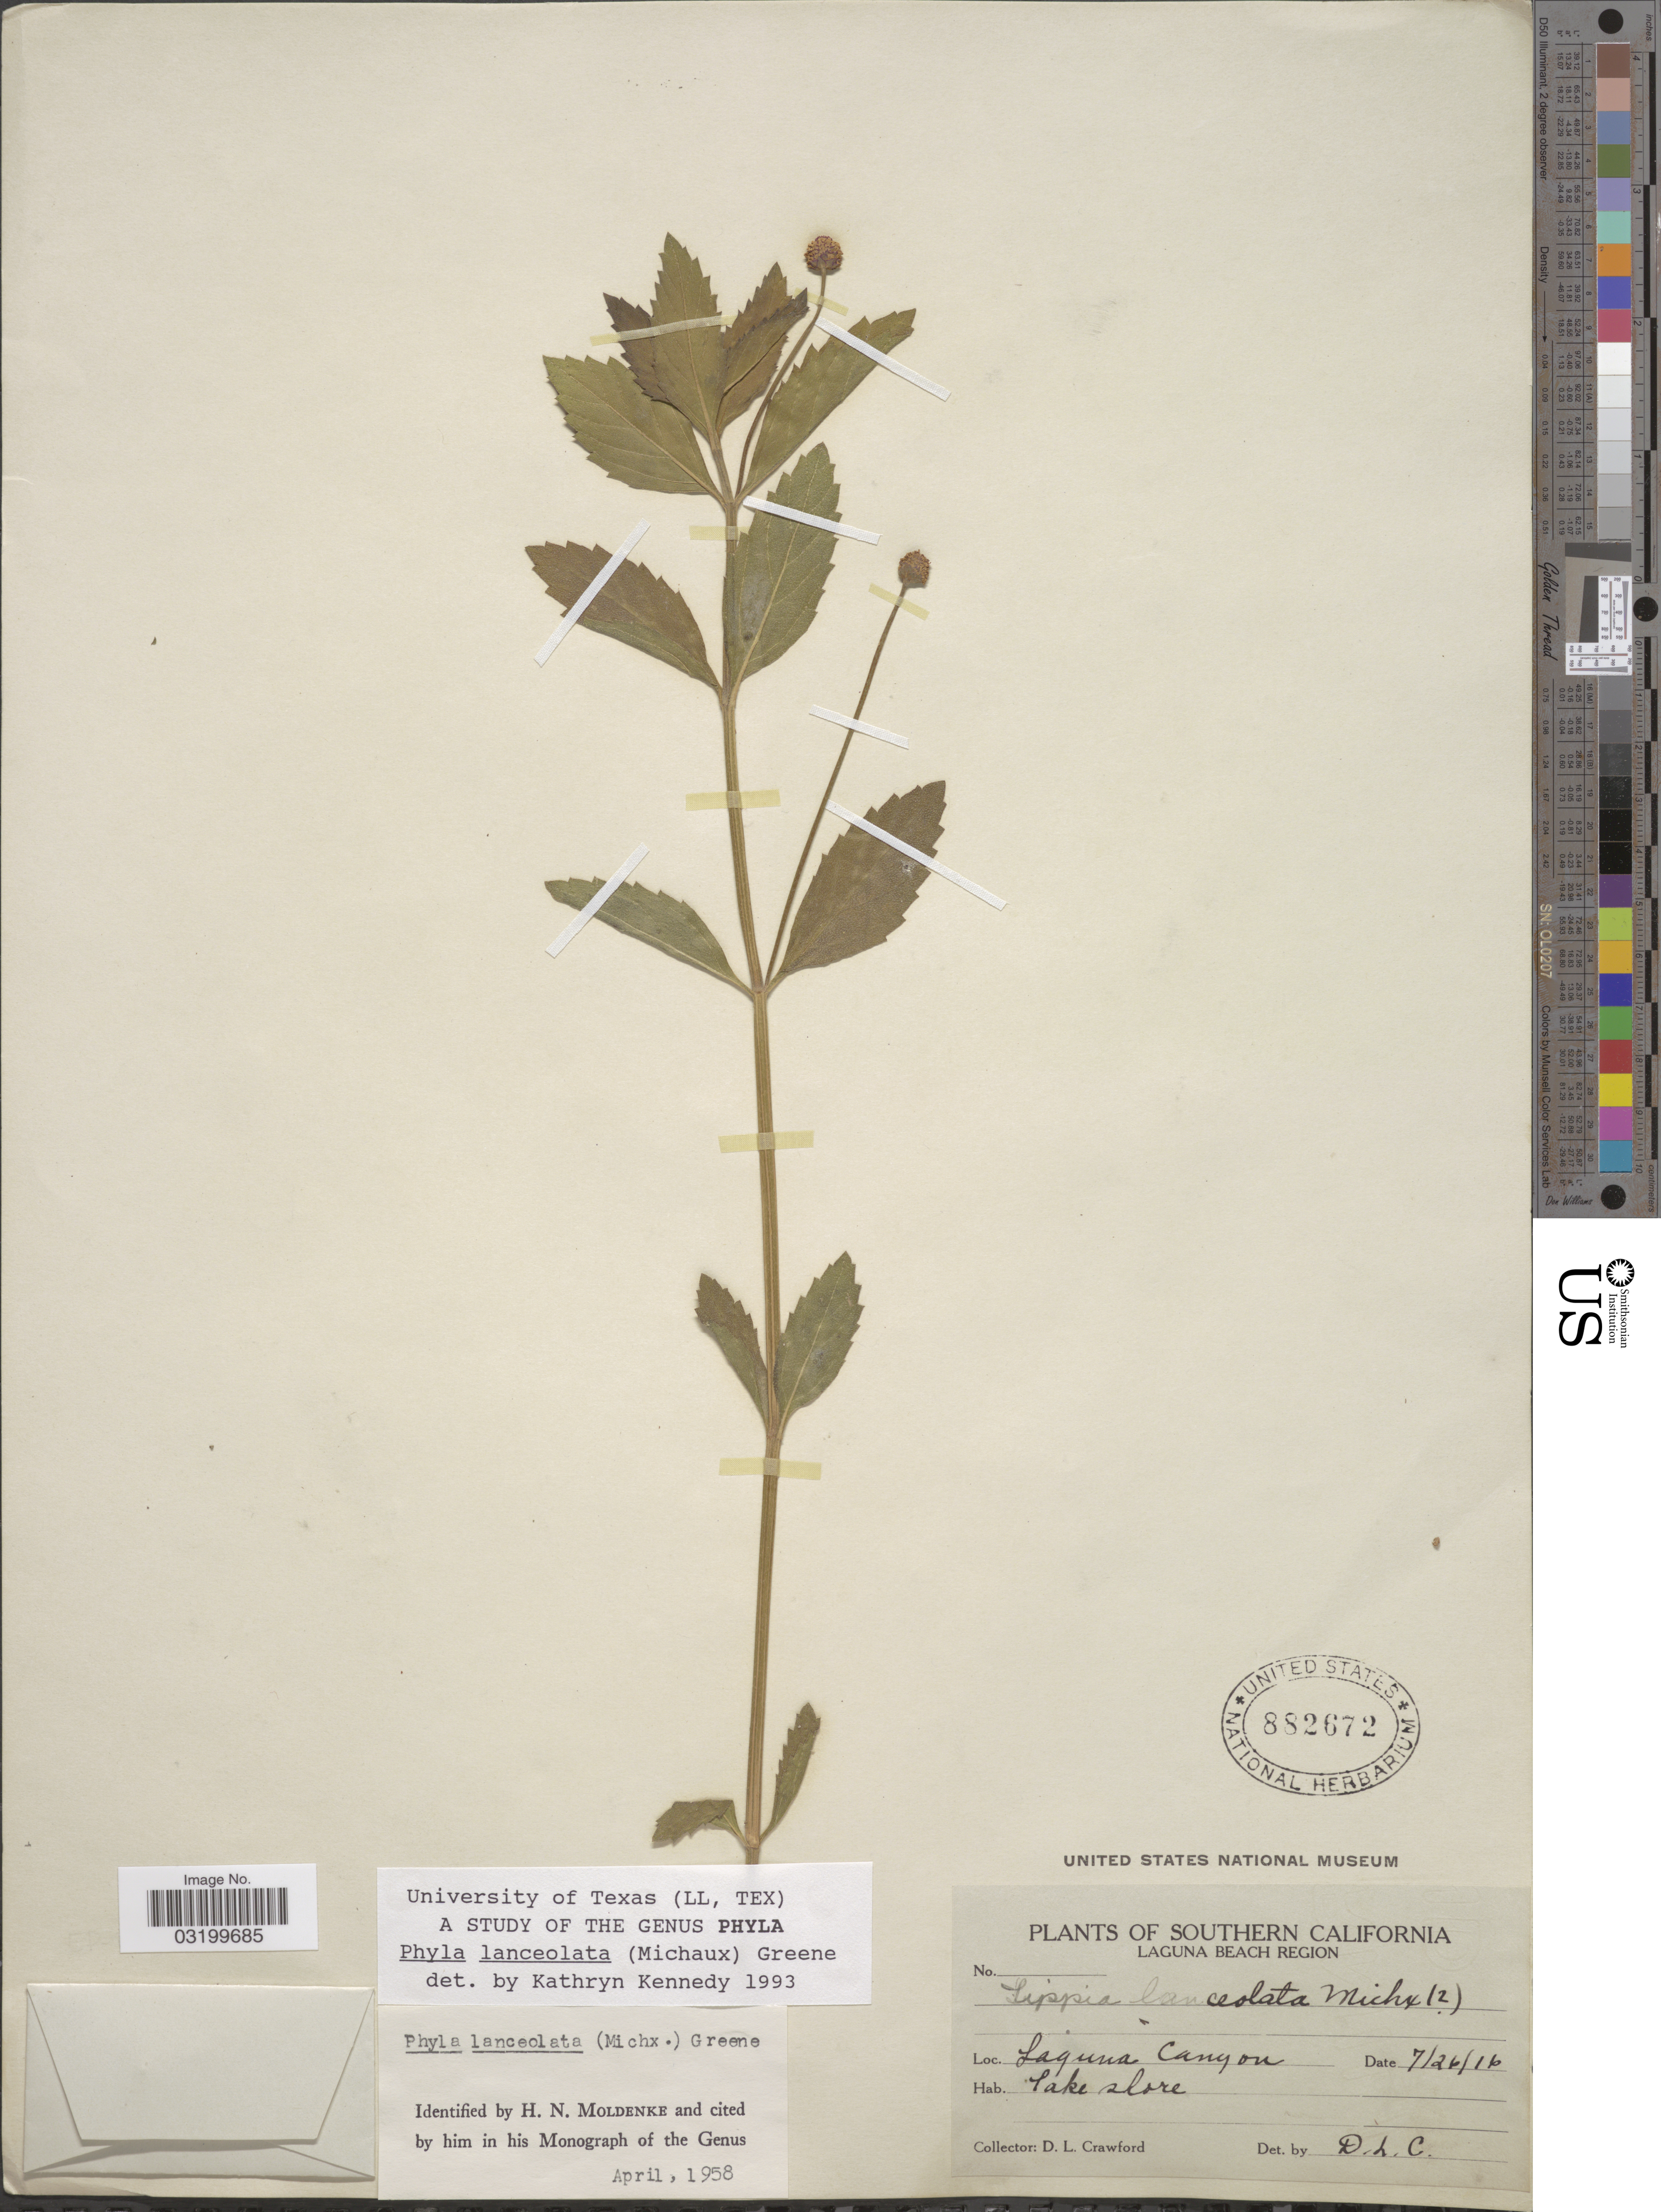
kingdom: Plantae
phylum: Tracheophyta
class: Magnoliopsida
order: Lamiales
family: Verbenaceae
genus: Phyla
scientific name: Phyla lanceolata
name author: (Michx.) Greene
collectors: D. L. Crawford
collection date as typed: Transcribed d/m/y: 26/7/16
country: United States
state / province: California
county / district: Orange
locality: Southern California. Laguna Beach Region. Laguna Canyon.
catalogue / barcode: US 882672